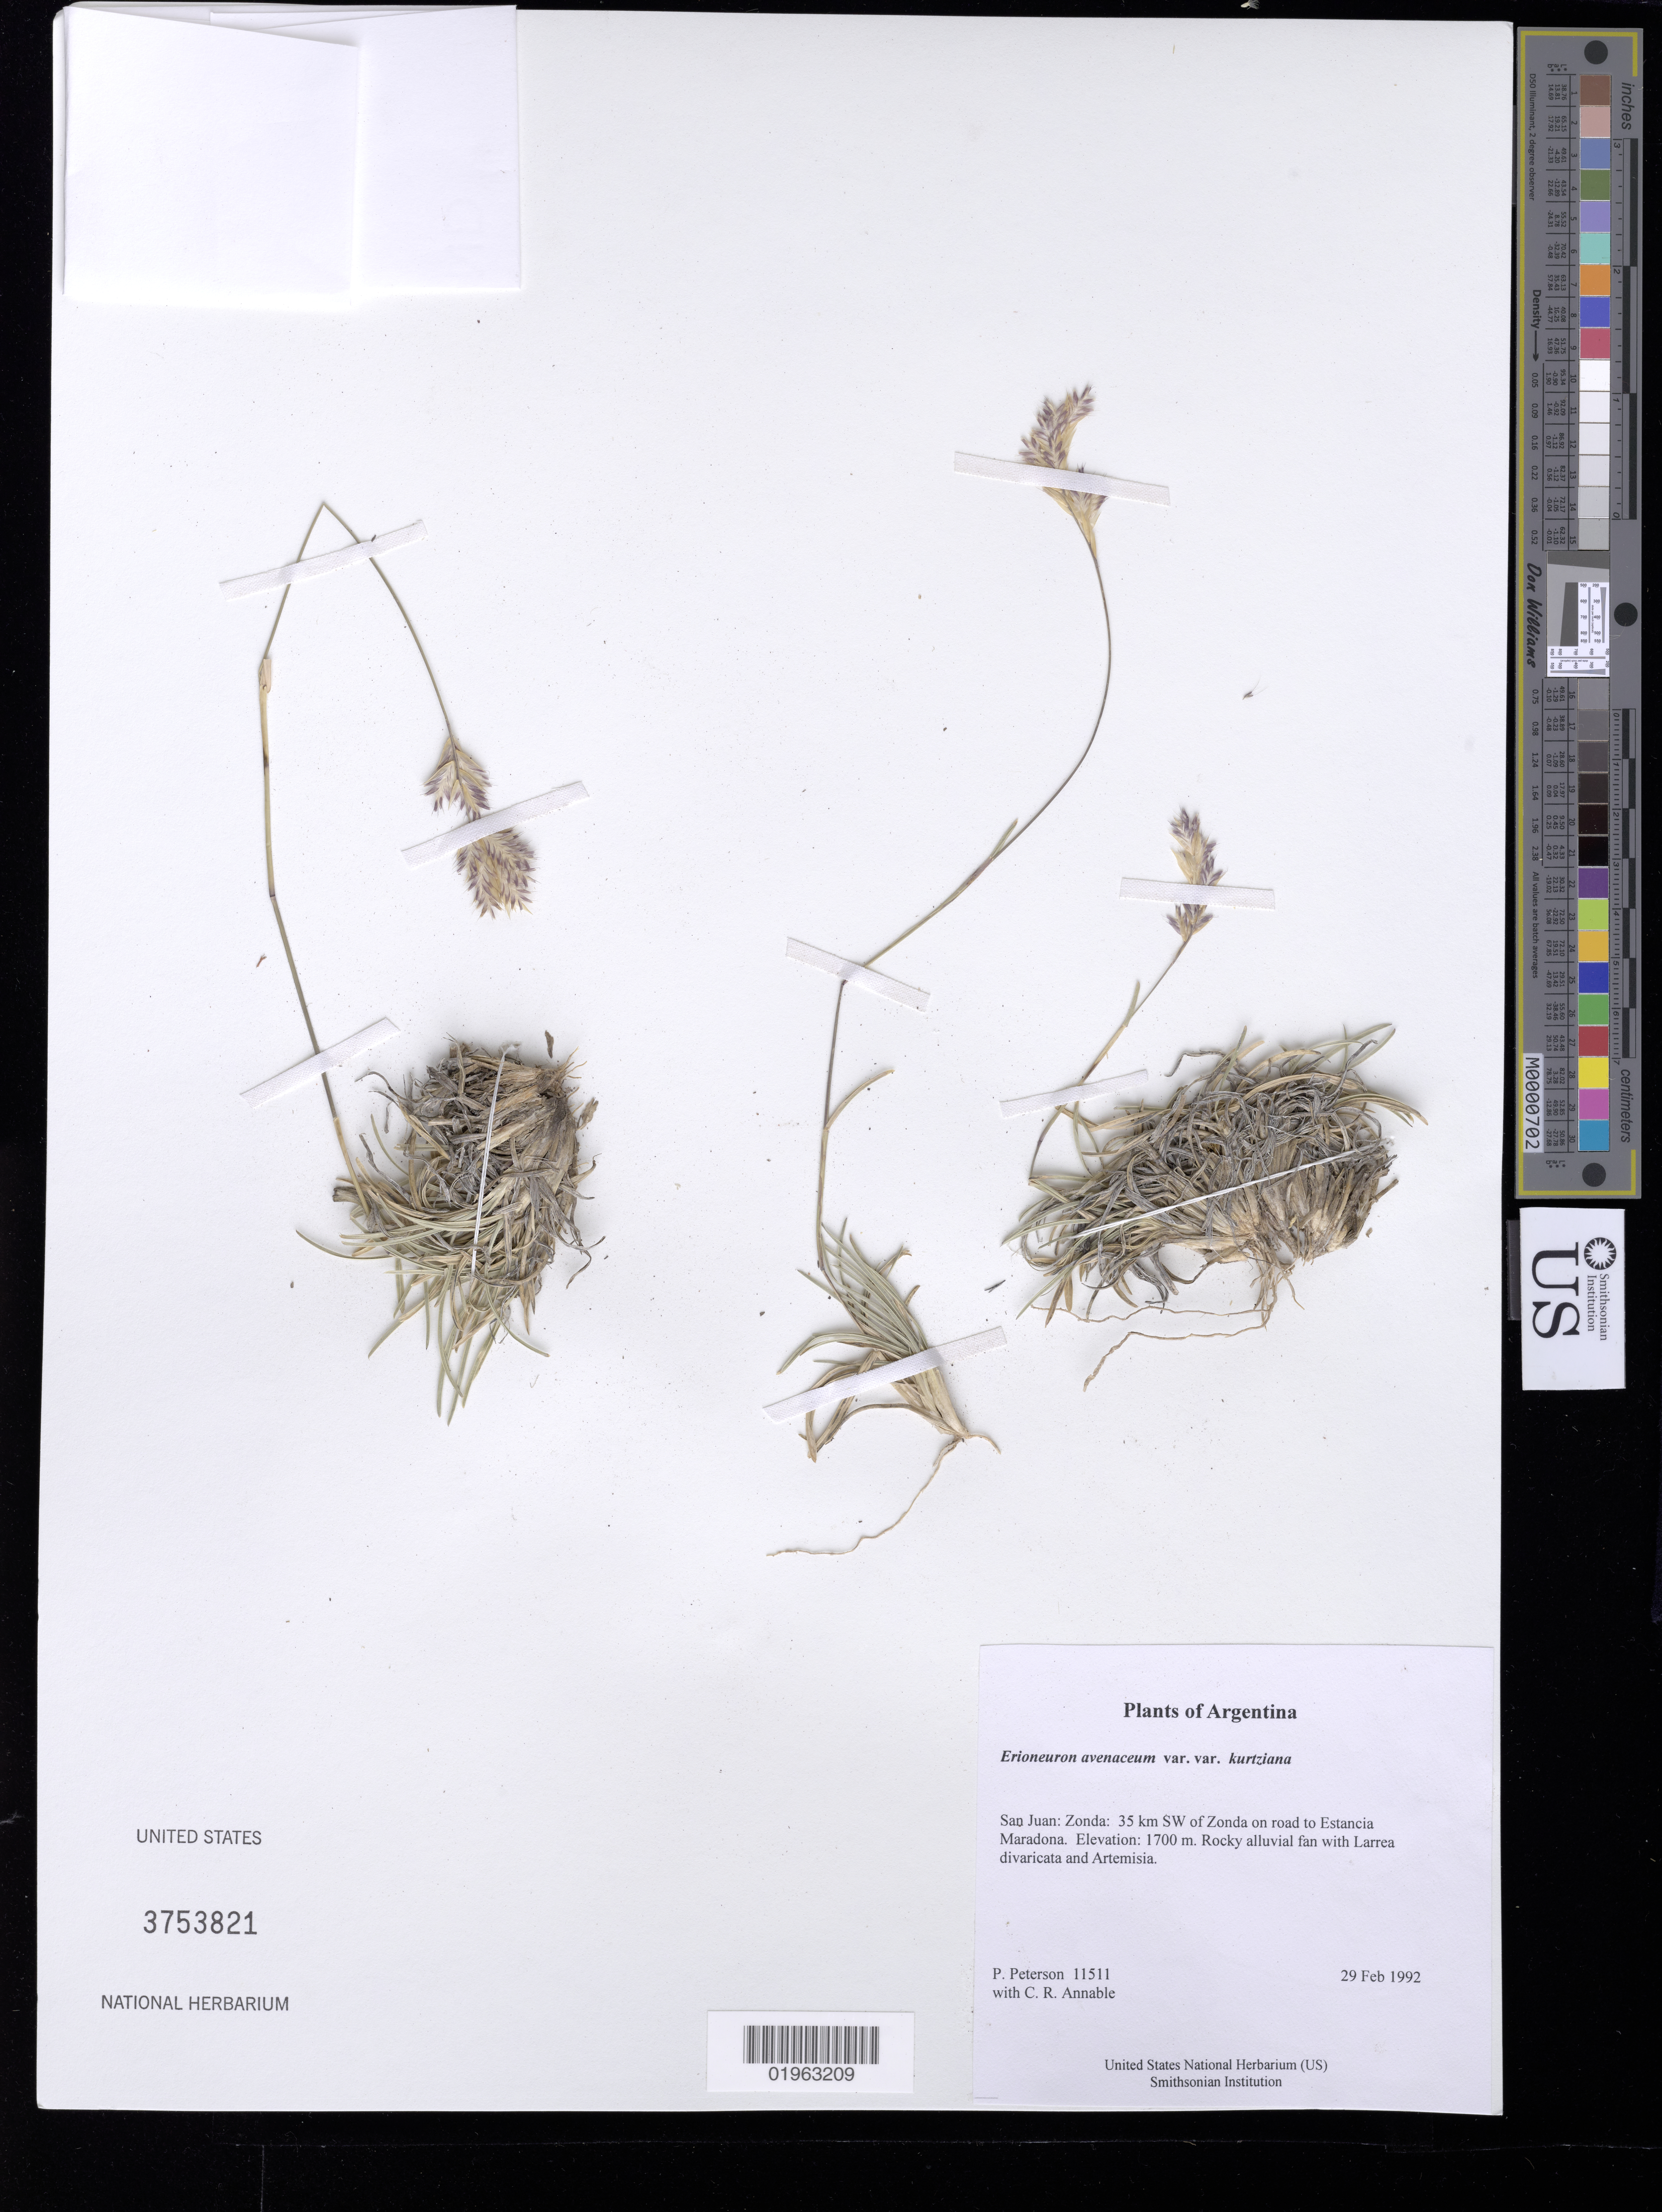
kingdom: Plantae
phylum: Tracheophyta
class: Liliopsida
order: Poales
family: Poaceae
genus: Erioneuron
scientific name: Erioneuron avenaceum var. kurtziana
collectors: P. M. Peterson & C. R. Annable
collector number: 11511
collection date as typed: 29 Feb 1992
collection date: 1992-02-29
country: Argentina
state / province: San Juan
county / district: Zonda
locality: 35 km SW of Zonda on road to Estancia Maradona.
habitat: Rocky alluvial fan with Larrea divaricata and Artemisia.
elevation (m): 1700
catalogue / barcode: US 3753821